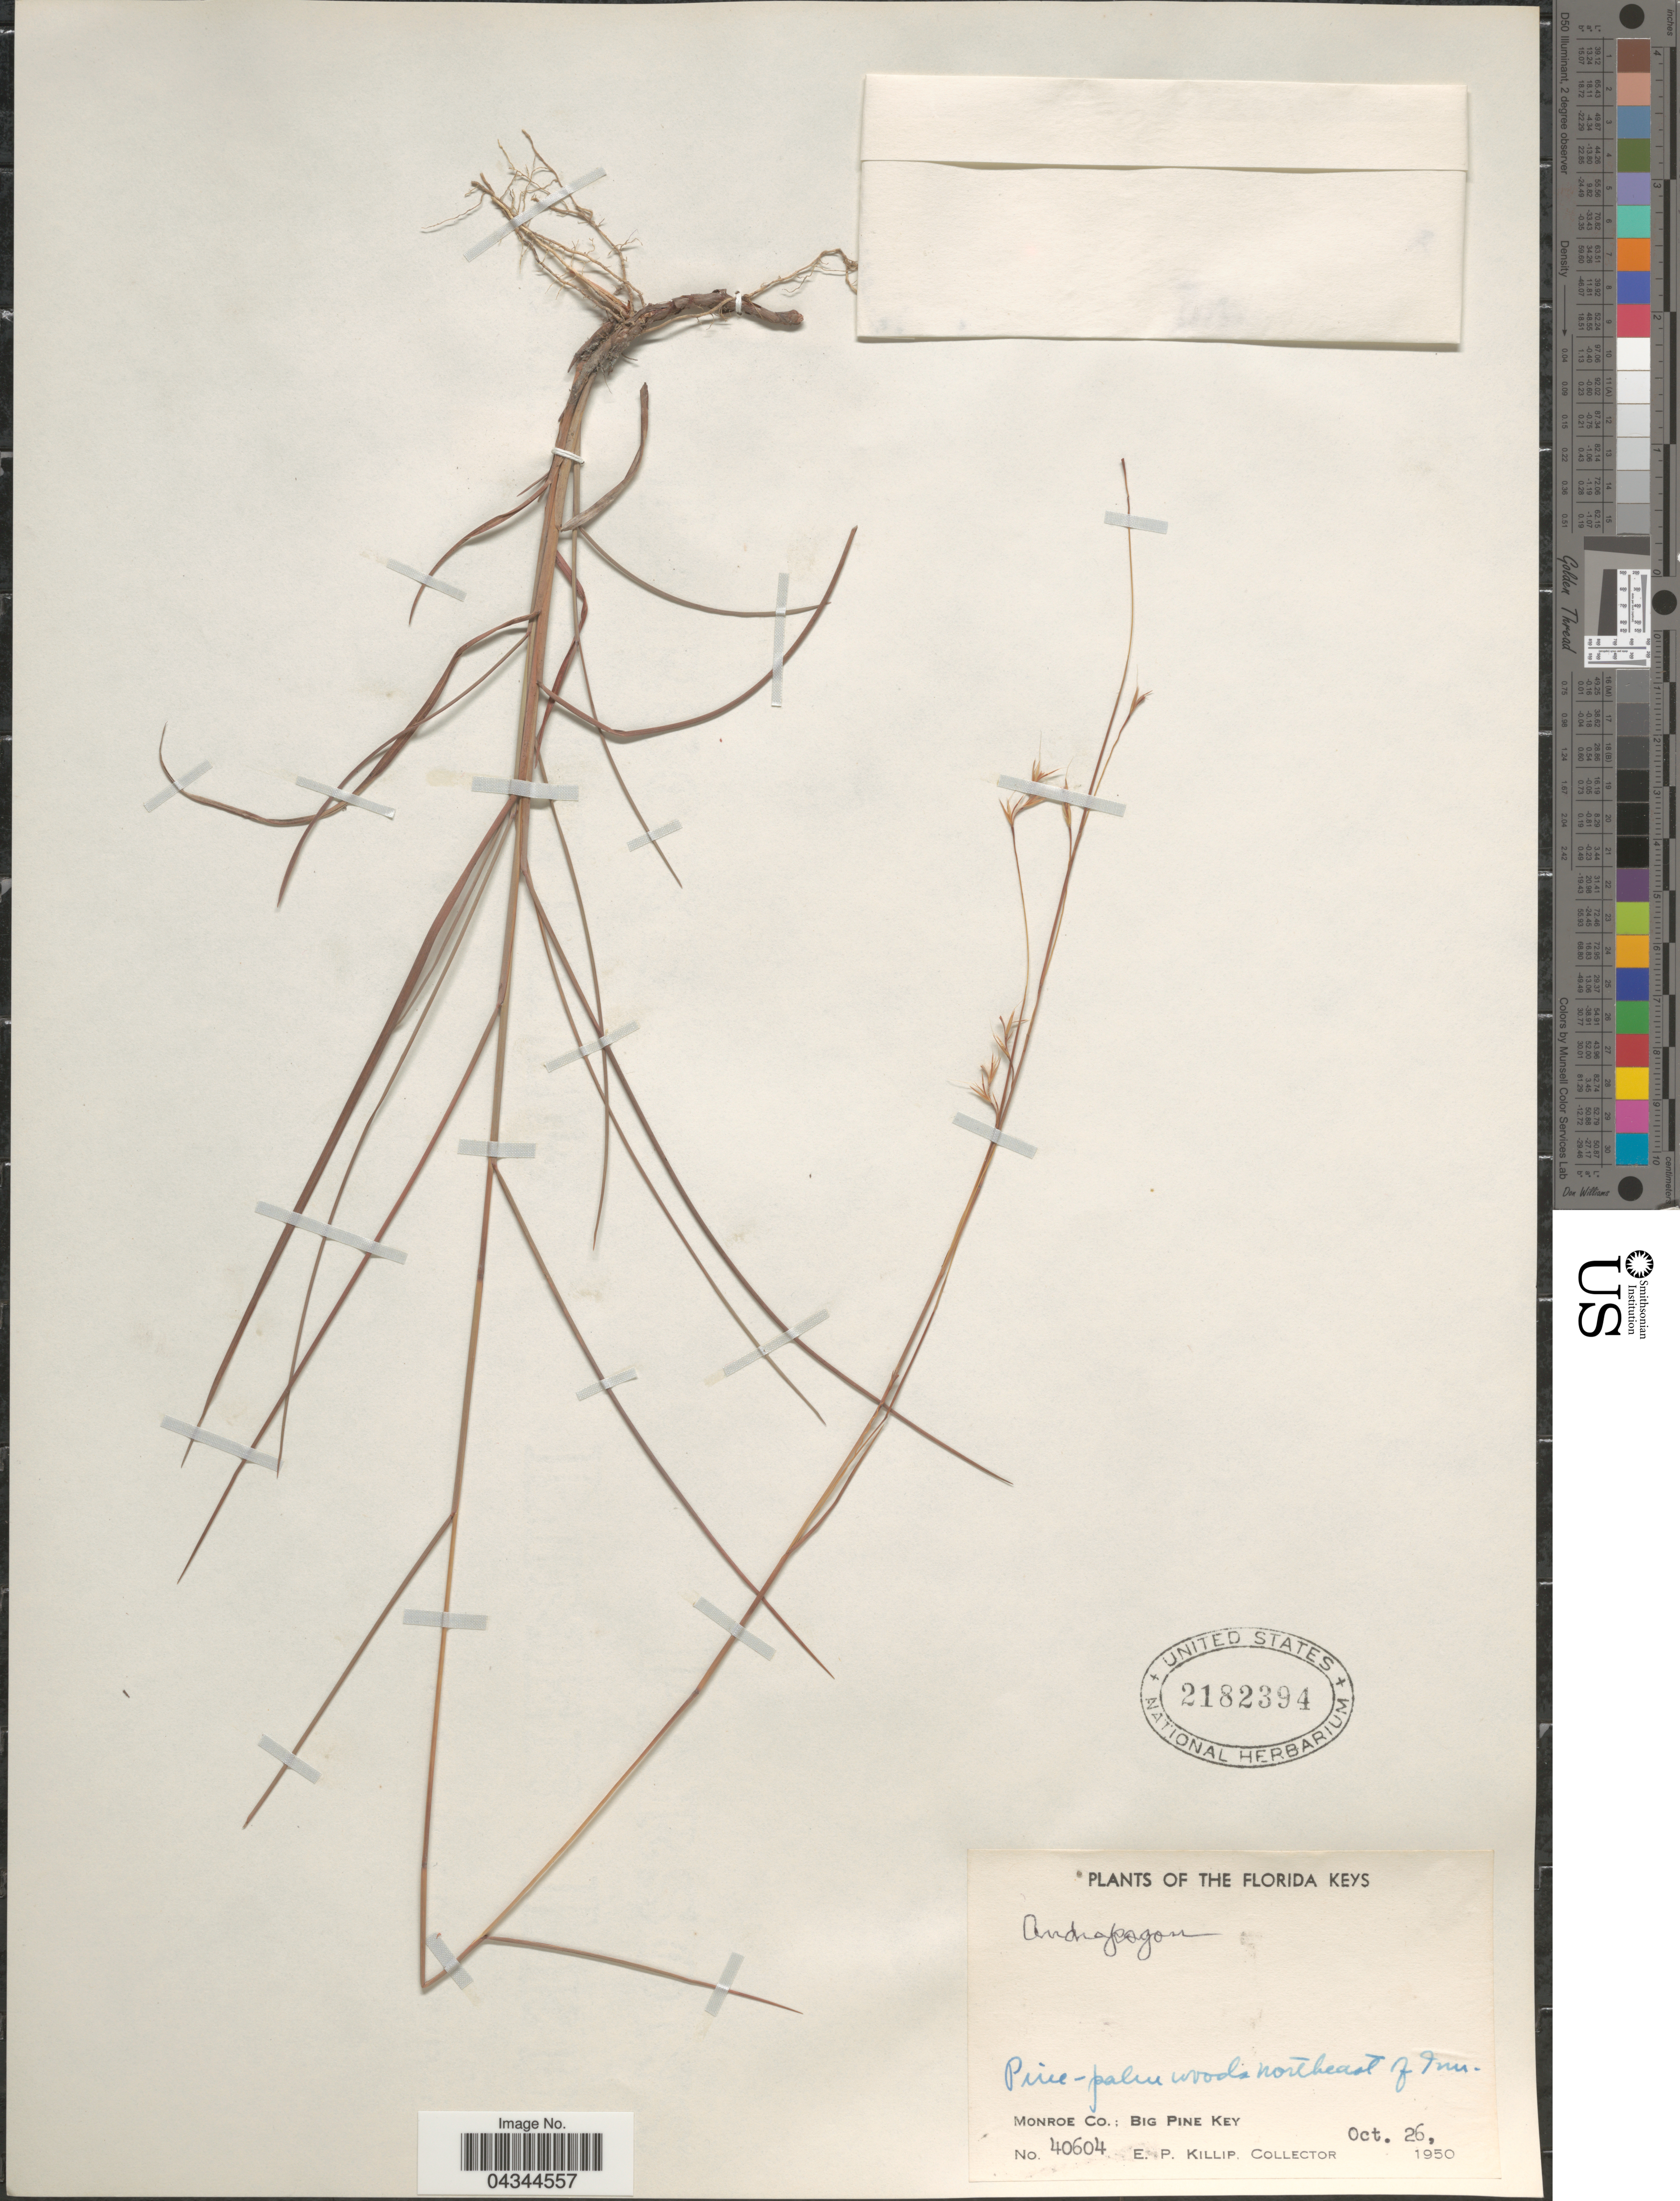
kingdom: Plantae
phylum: Tracheophyta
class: Liliopsida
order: Poales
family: Poaceae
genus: Andropogon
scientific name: Andropogon sp.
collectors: E. P. Killip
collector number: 40604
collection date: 1950-10-26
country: United States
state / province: Florida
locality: The Florida Keys. Pine-palm woods northeast of Inn. Monroe Co.: Big Pine Key.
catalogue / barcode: US 2182394